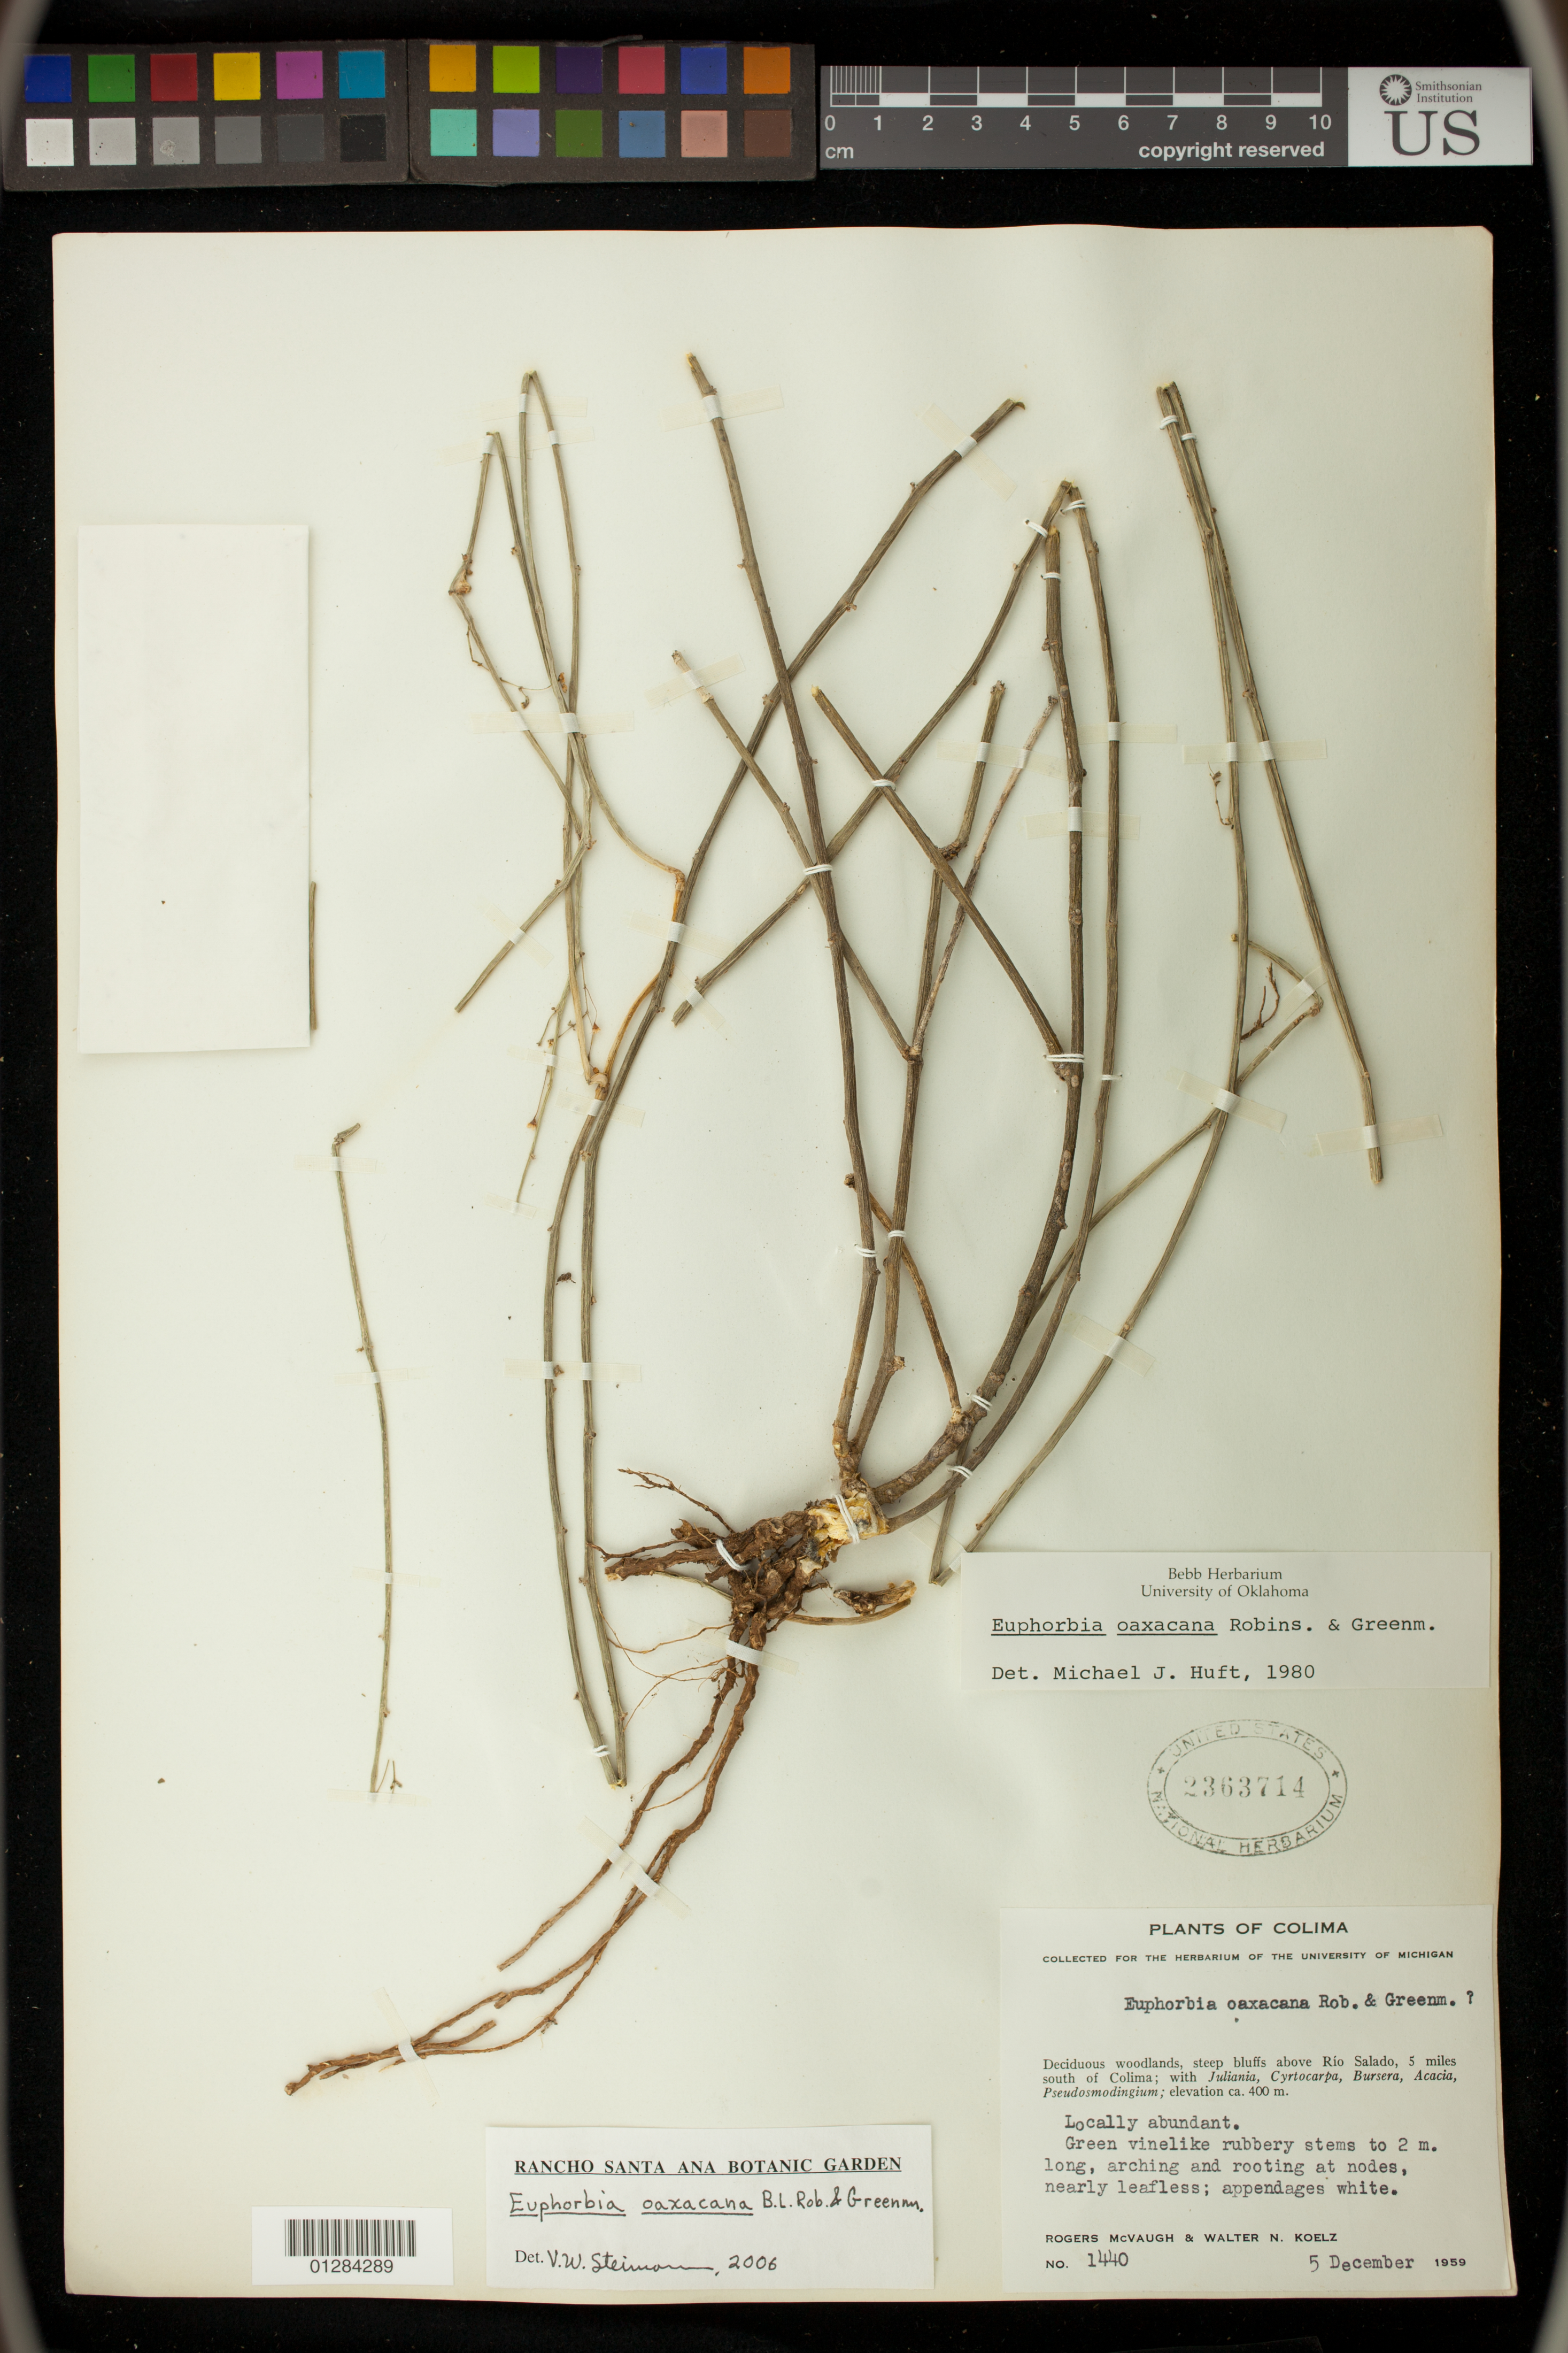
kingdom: Plantae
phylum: Tracheophyta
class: Magnoliopsida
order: Malpighiales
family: Euphorbiaceae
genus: Euphorbia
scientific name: Euphorbia oaxacana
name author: B.L. Rob. & Greenm.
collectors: R. McVuagh & W. N. Koelz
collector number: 1440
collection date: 1959-12-05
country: Guatemala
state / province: San Marcos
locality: steep bluffs above Rio Salado, 5 miles south of Colima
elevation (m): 400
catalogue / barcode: US 2463714